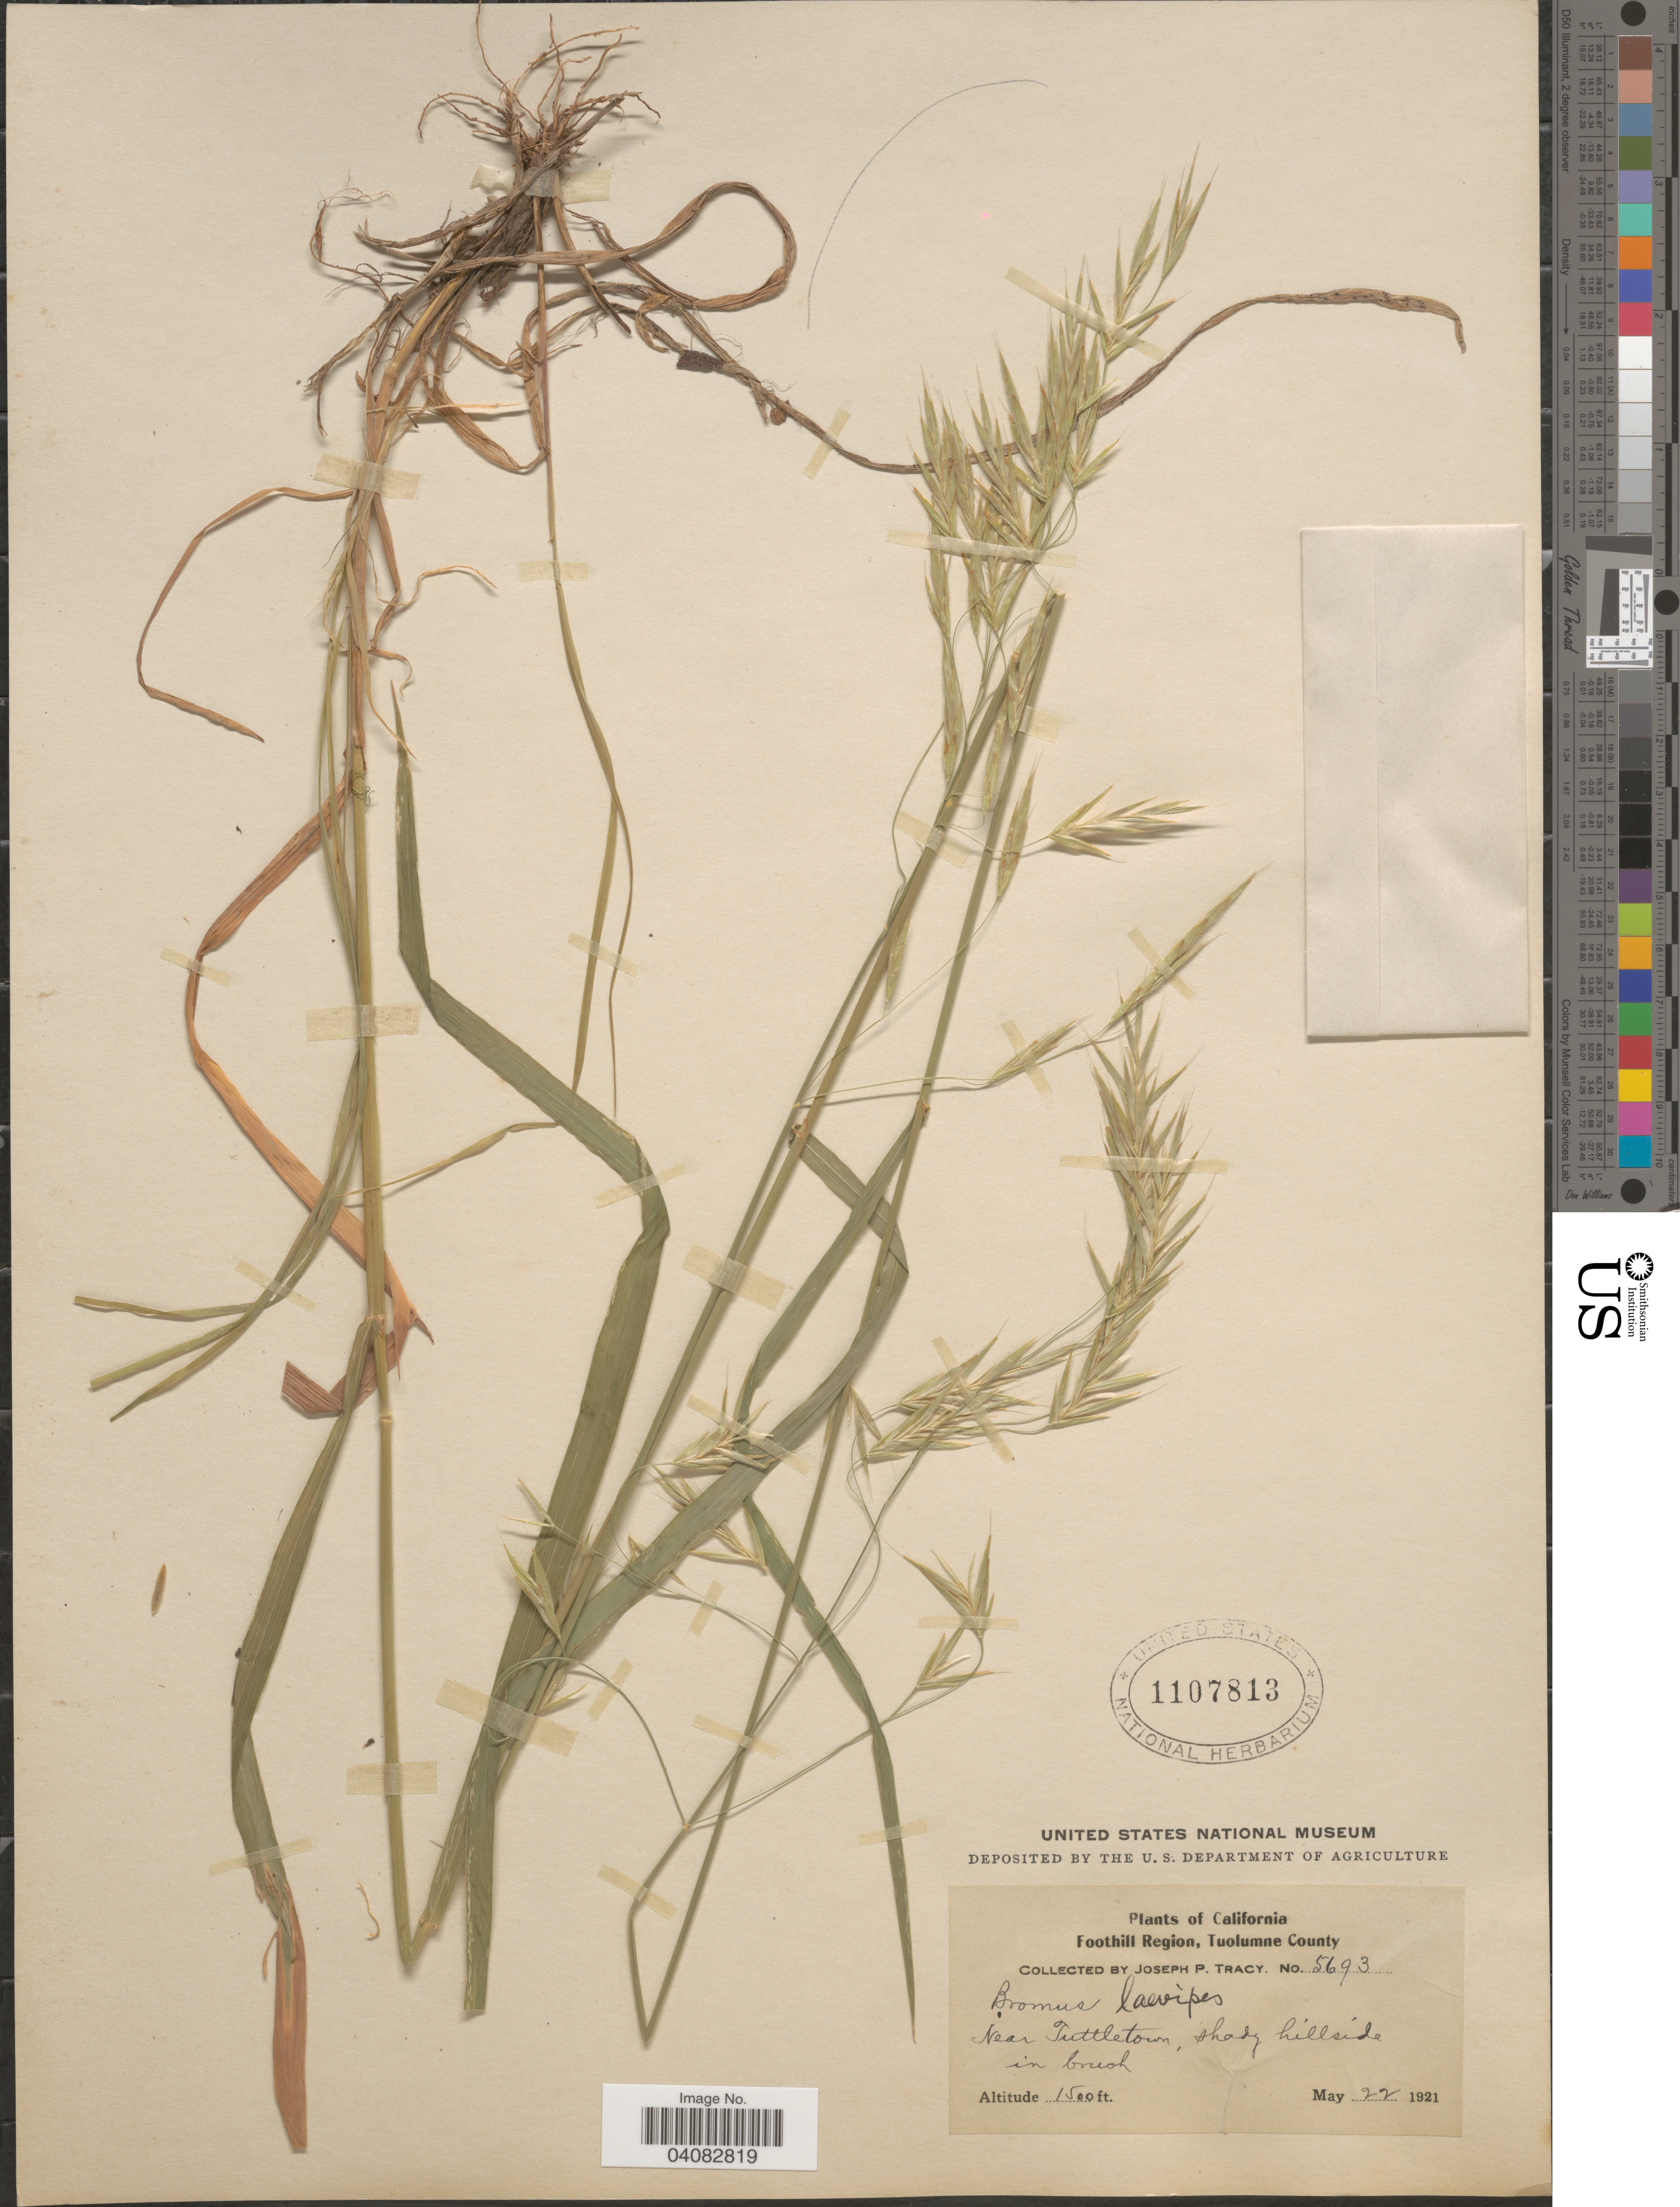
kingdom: Plantae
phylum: Tracheophyta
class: Liliopsida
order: Poales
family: Poaceae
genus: Bromus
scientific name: Bromus laevipes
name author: Shear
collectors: J. Tracy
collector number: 5693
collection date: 1921-05-22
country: United States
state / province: California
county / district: Tuolumne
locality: Foothill Region, Tuolumne County. Near Tuttletown, shady hillside in brush.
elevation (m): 457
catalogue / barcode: US 1107813